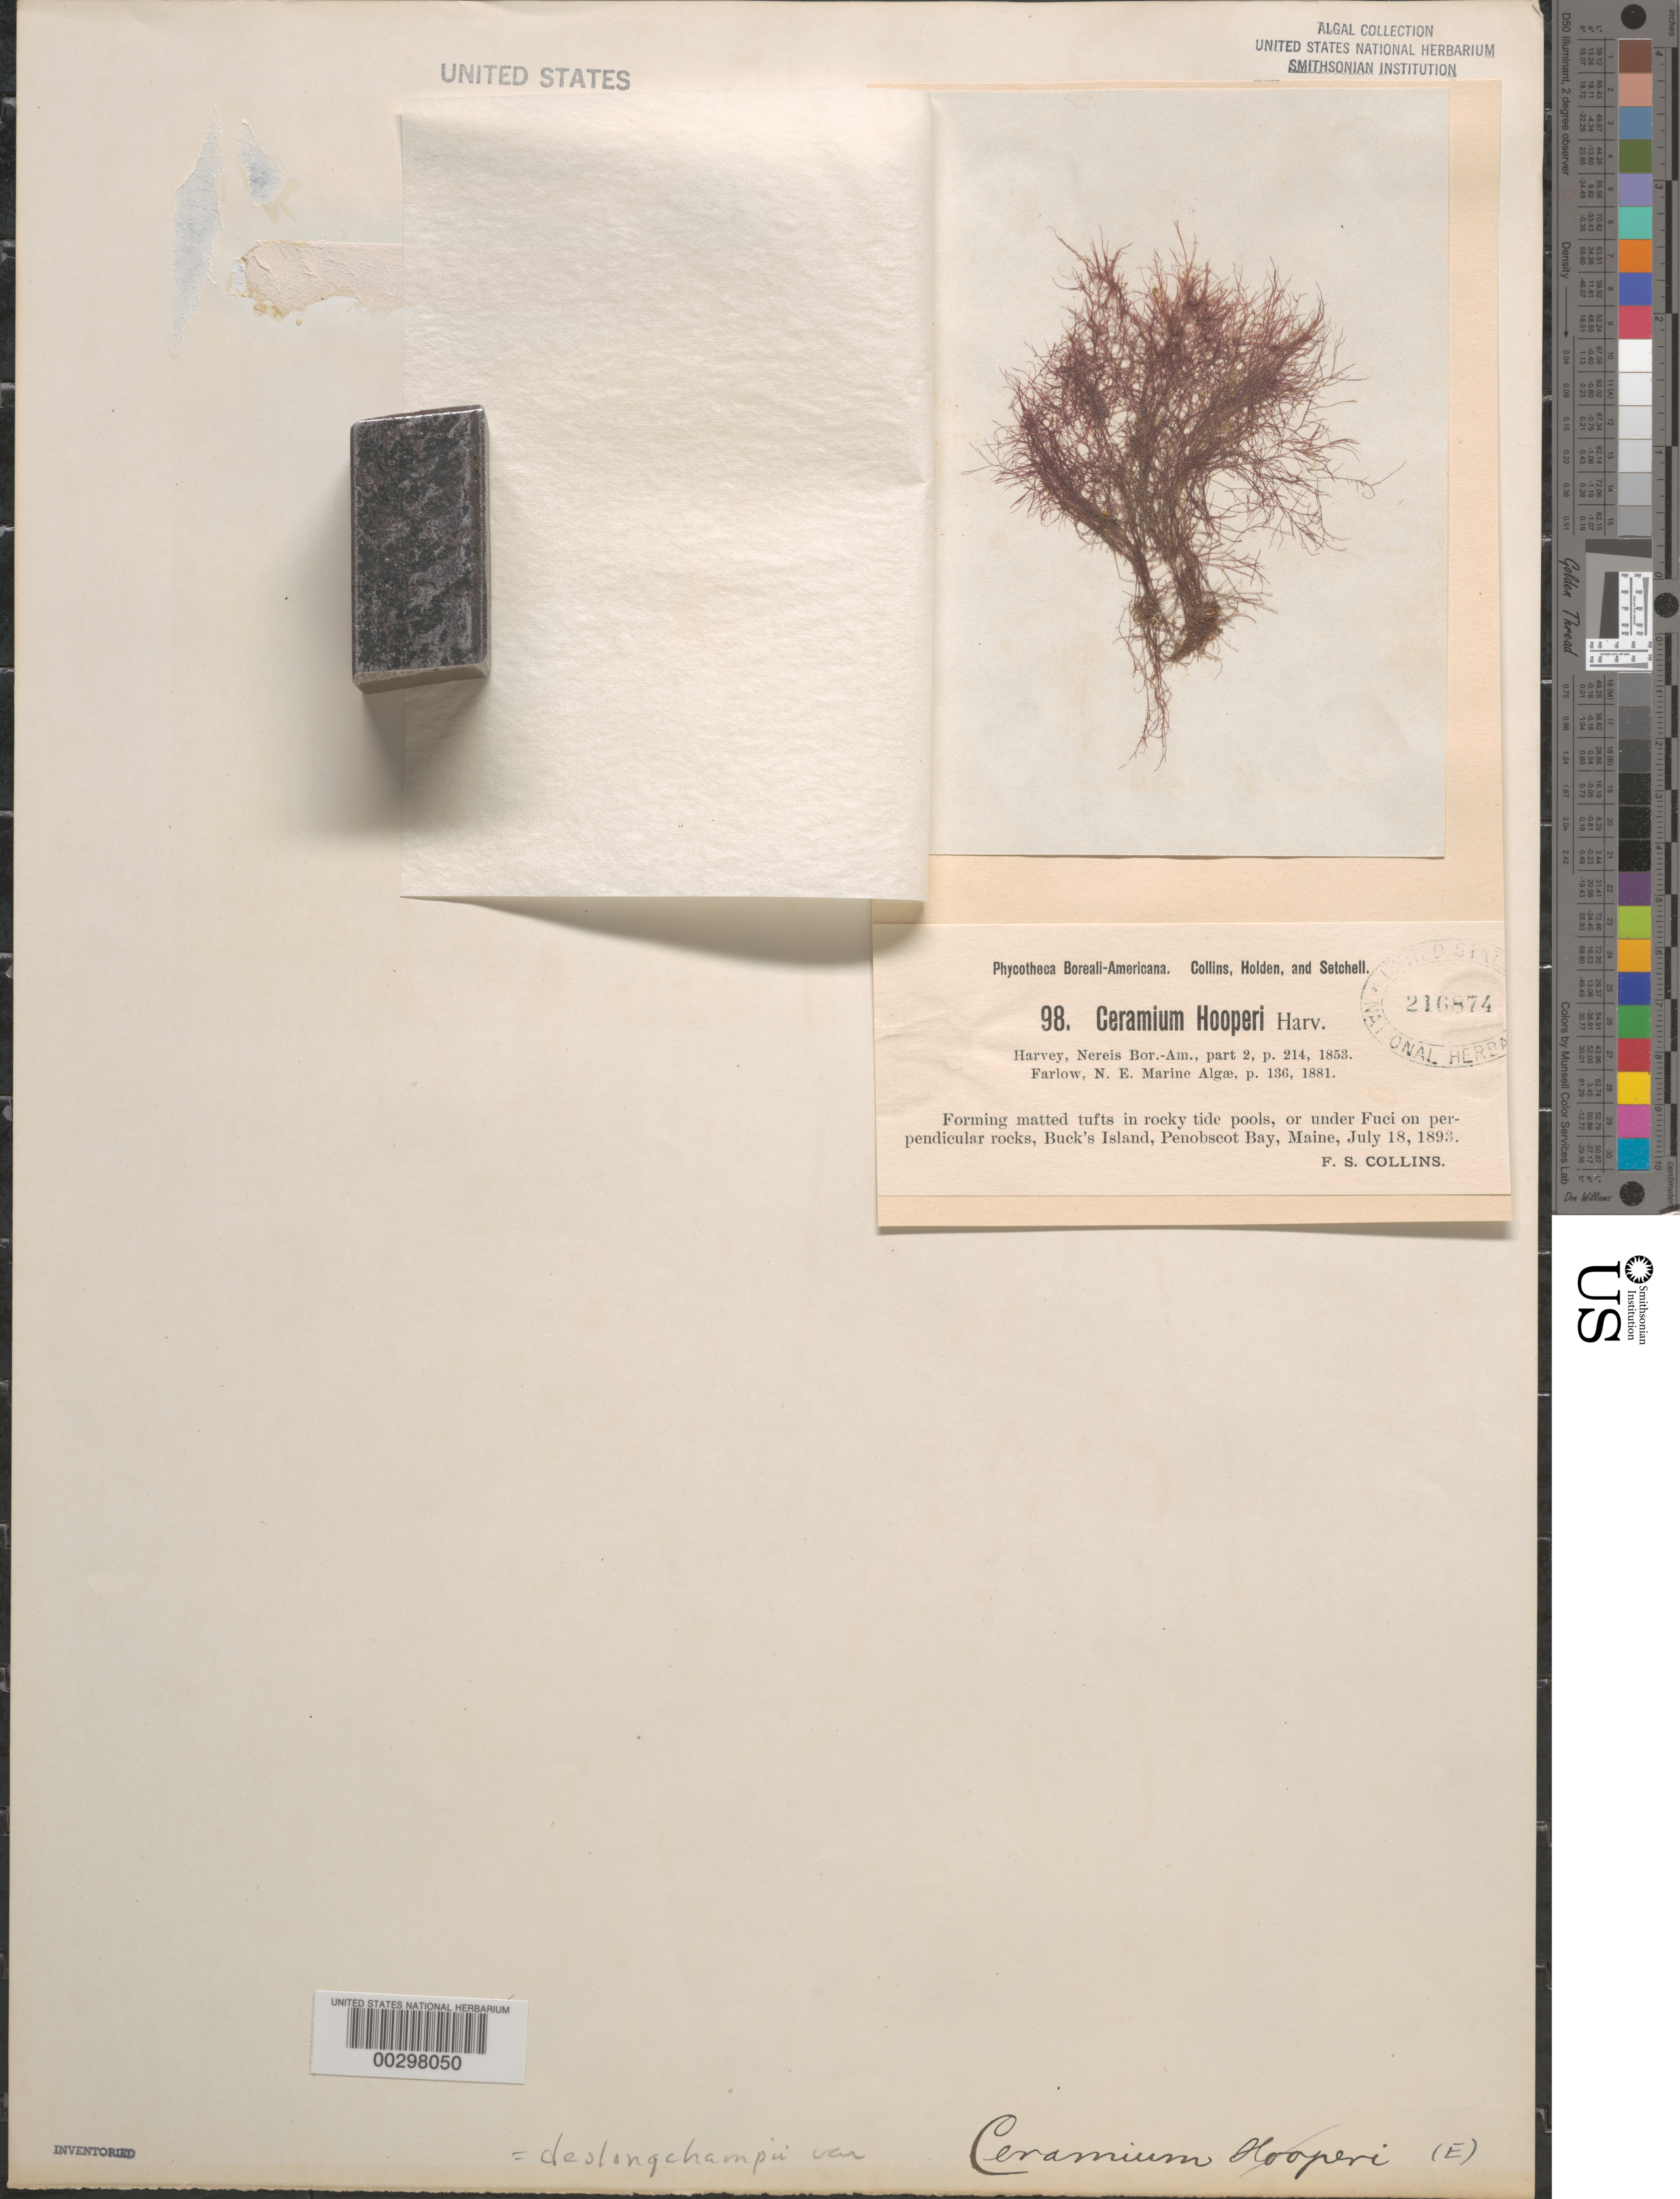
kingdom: Plantae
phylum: Rhodophyta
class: Florideophyceae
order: Ceramiales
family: Ceramiaceae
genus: Ceramium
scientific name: Ceramium deslongchampsii var. hooperi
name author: (Harvey) W.R. Taylor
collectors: F. Collins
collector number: PB-A 98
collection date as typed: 18 Jul 1893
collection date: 1893-07-18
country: United States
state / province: Maine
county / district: Hancock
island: Buck Island (Bucks Island)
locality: Penobscot Bay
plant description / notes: Collins, Holden & Setchell, Phycotheca Boreali-Americana, as Ceramium hooperi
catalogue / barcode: US 3477